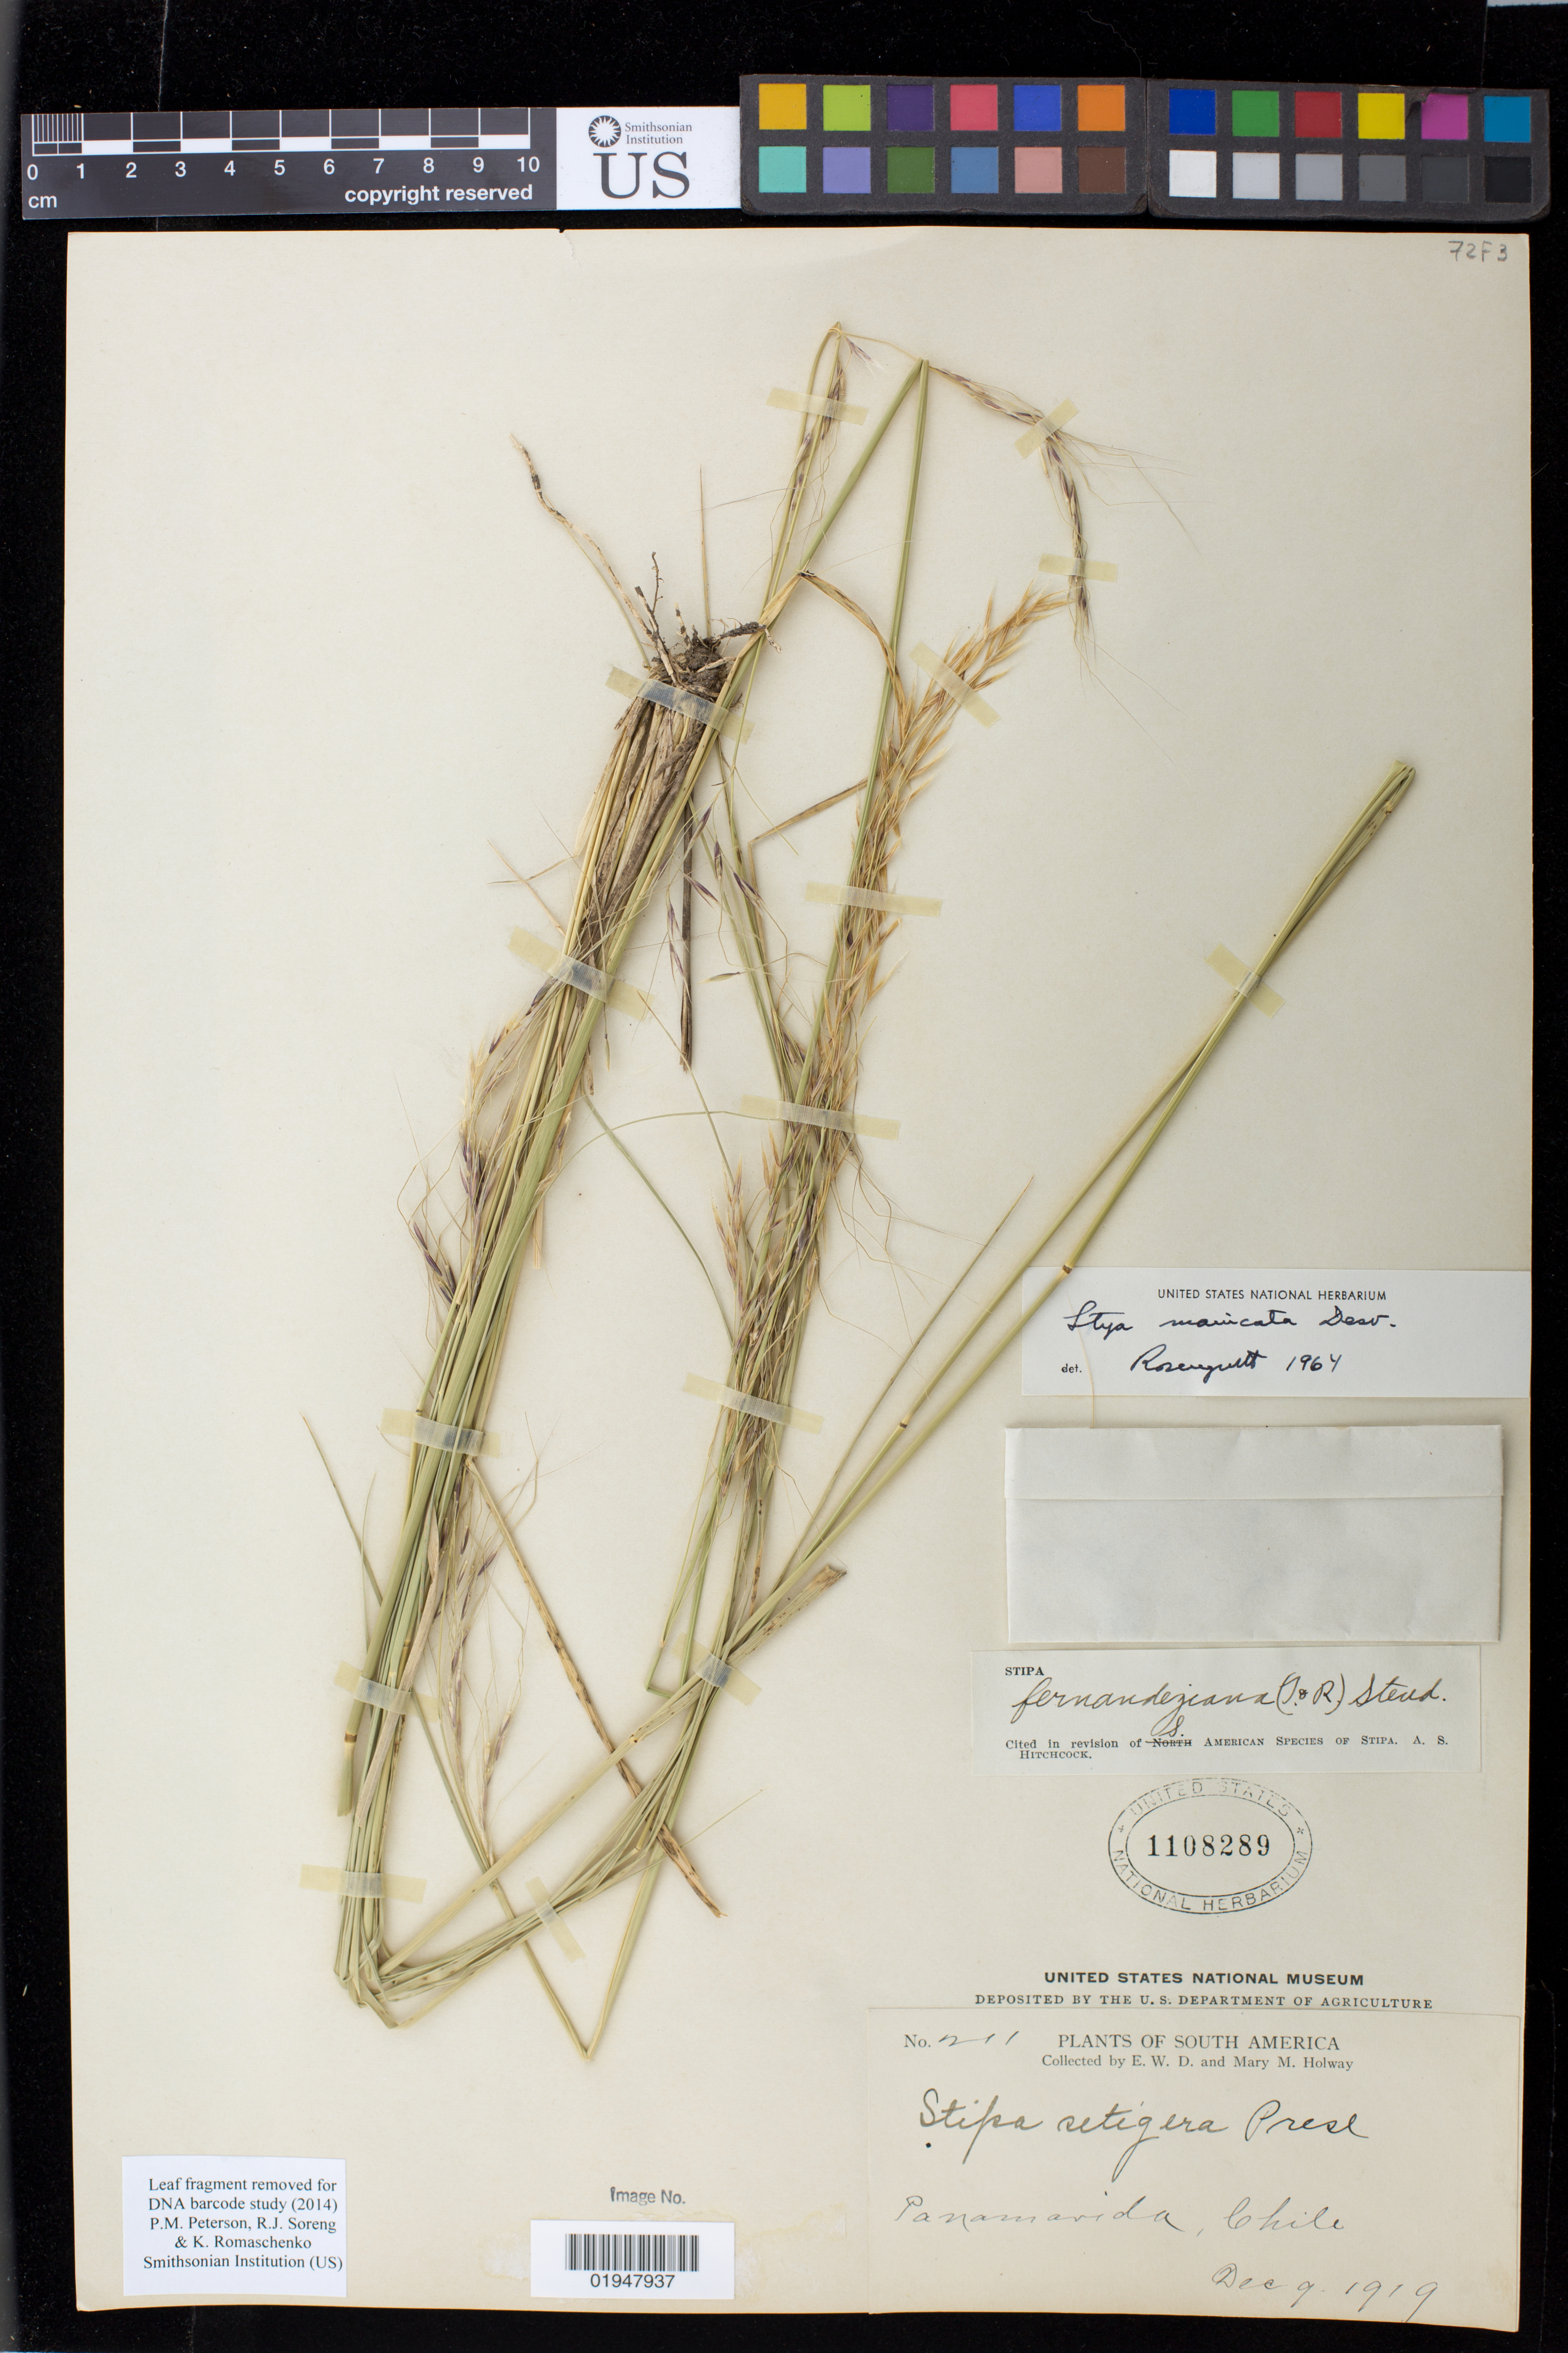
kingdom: Plantae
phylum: Tracheophyta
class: Liliopsida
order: Poales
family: Poaceae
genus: Nassella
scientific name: Nassella manicata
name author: (É. Desv.) Barkworth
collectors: E. W. D. Holway & M. M. Holway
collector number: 211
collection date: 1919-12-09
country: Chile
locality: Panamavida [Panimávida]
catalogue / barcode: US 1108289